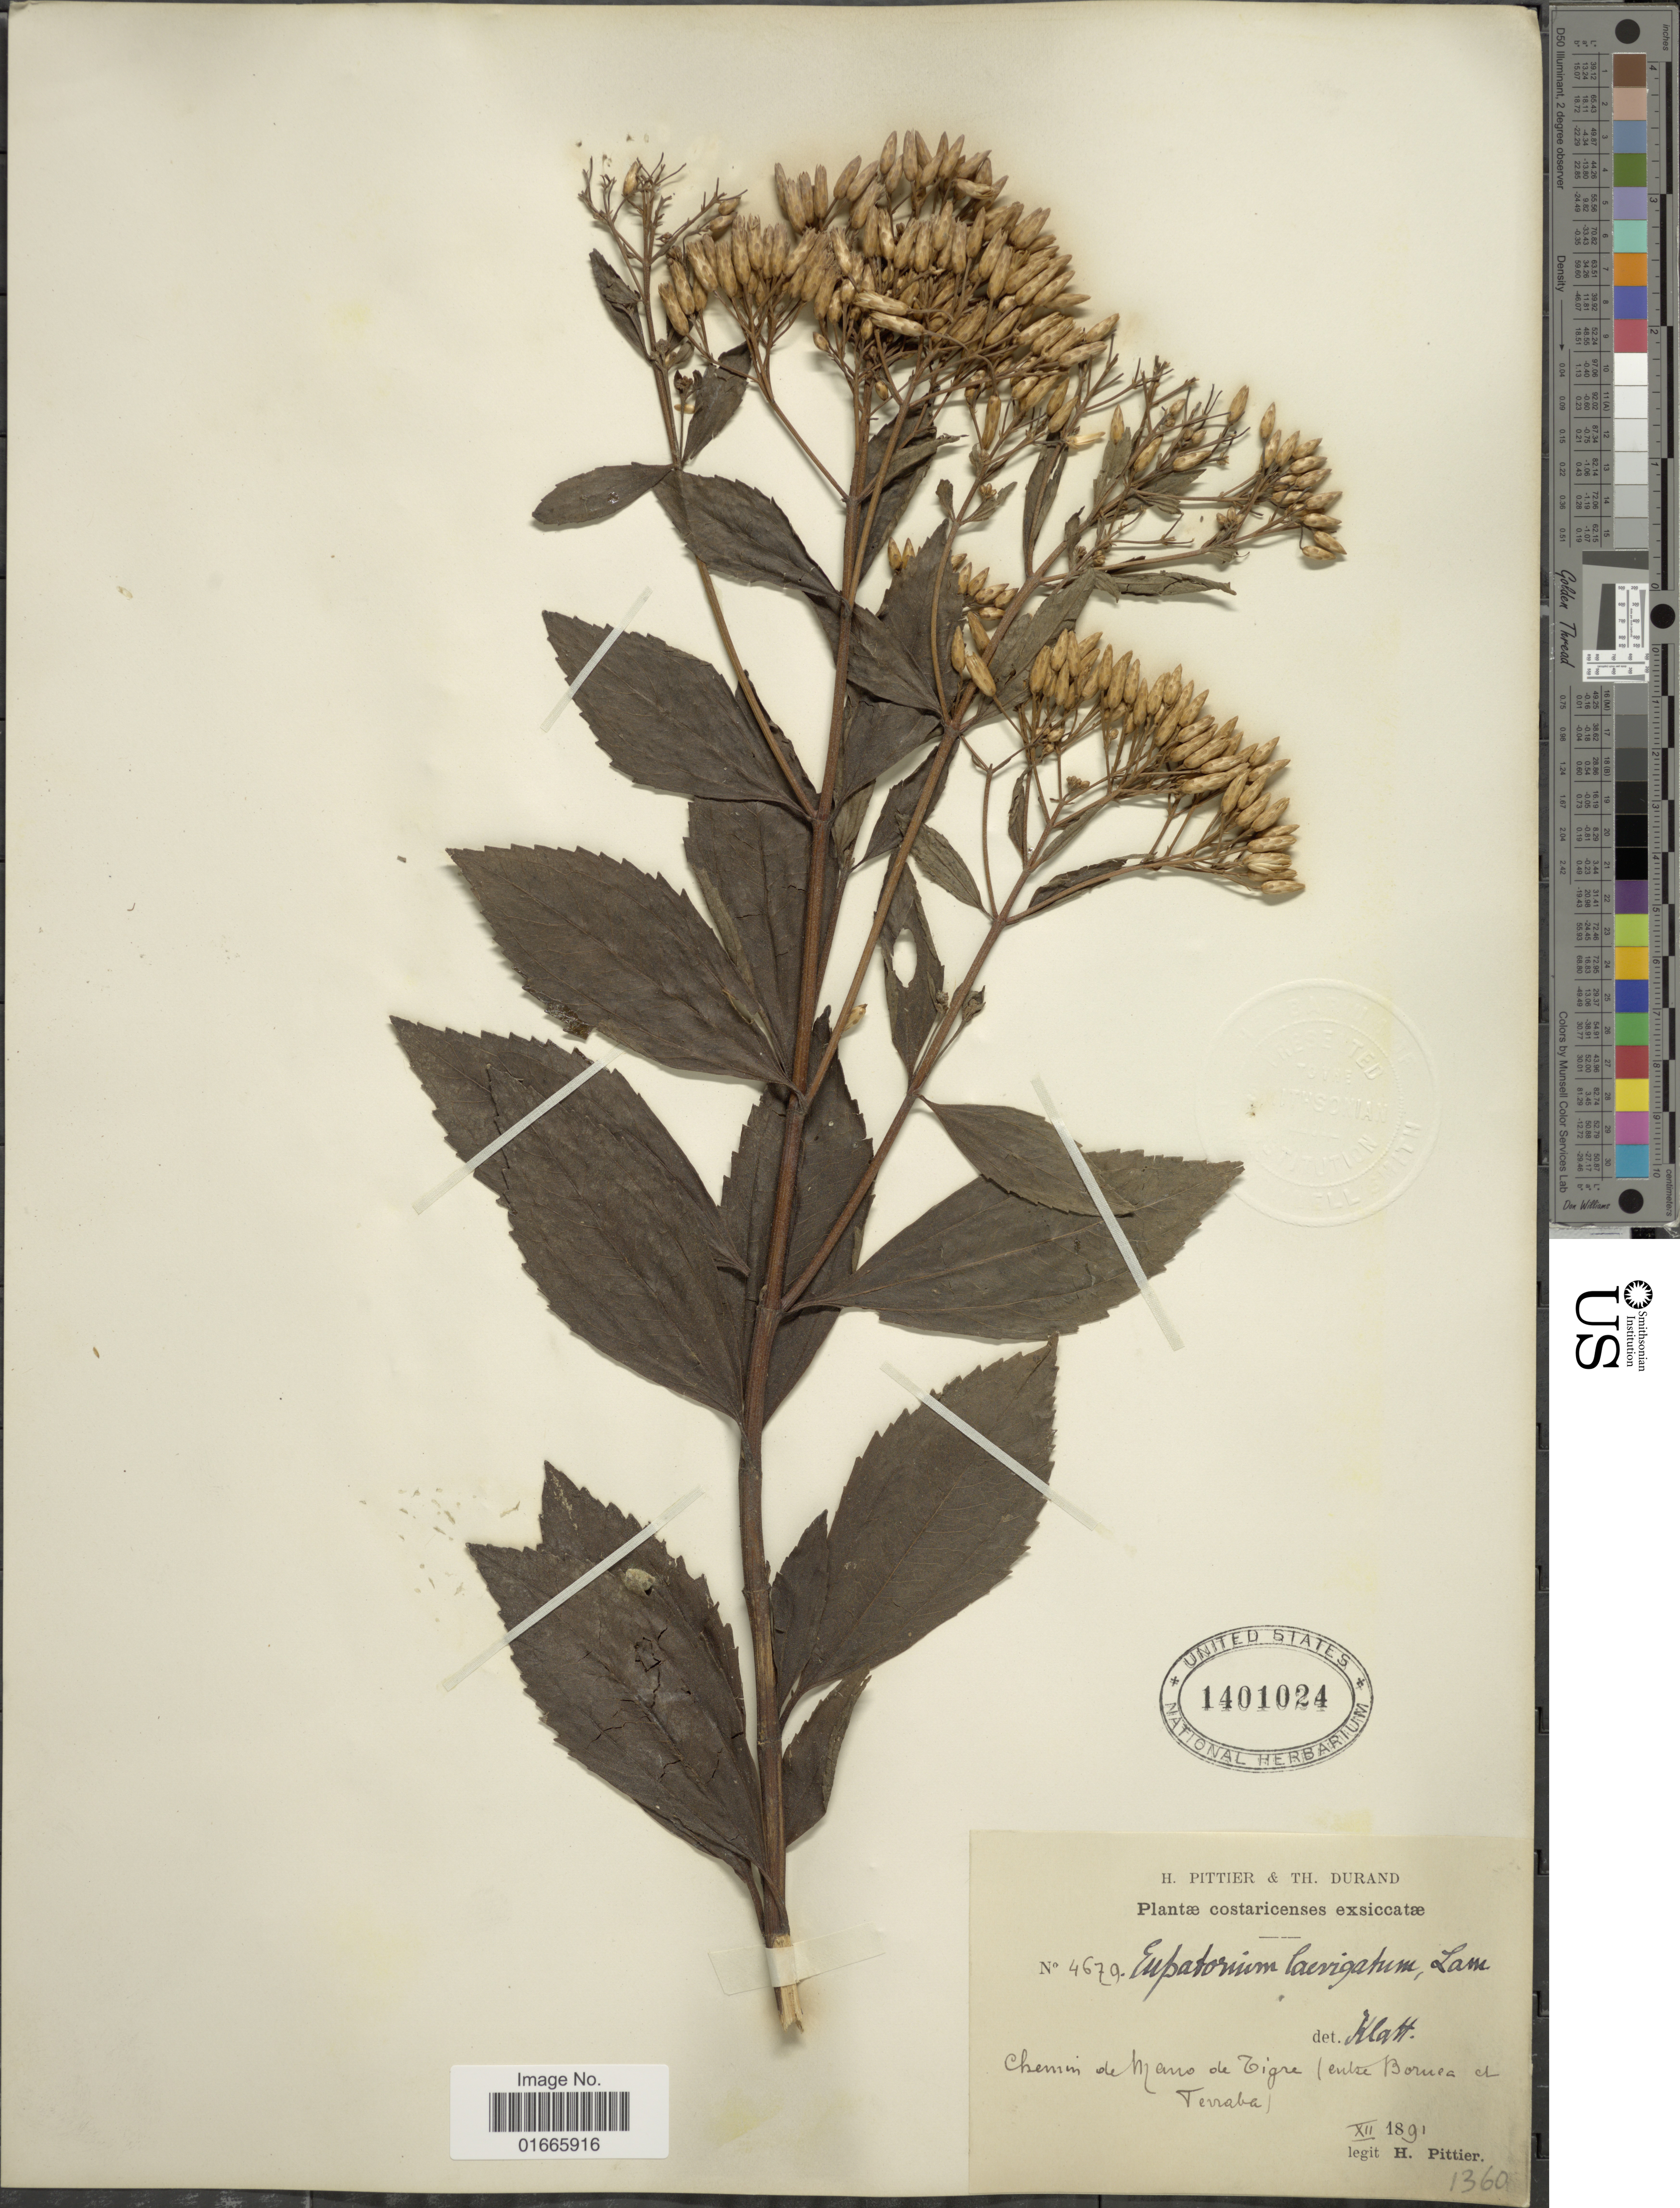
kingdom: Plantae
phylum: Tracheophyta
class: Magnoliopsida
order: Asterales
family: Asteraceae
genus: Chromolaena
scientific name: Chromolaena laevigata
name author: (Lam.) R.M. King & H. Rob.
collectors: H. F. Pittier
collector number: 4679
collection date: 1891-12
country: Costa Rica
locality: Chemim de Mano de Rigre (entre Borula el Tenaba)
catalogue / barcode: US 1401024